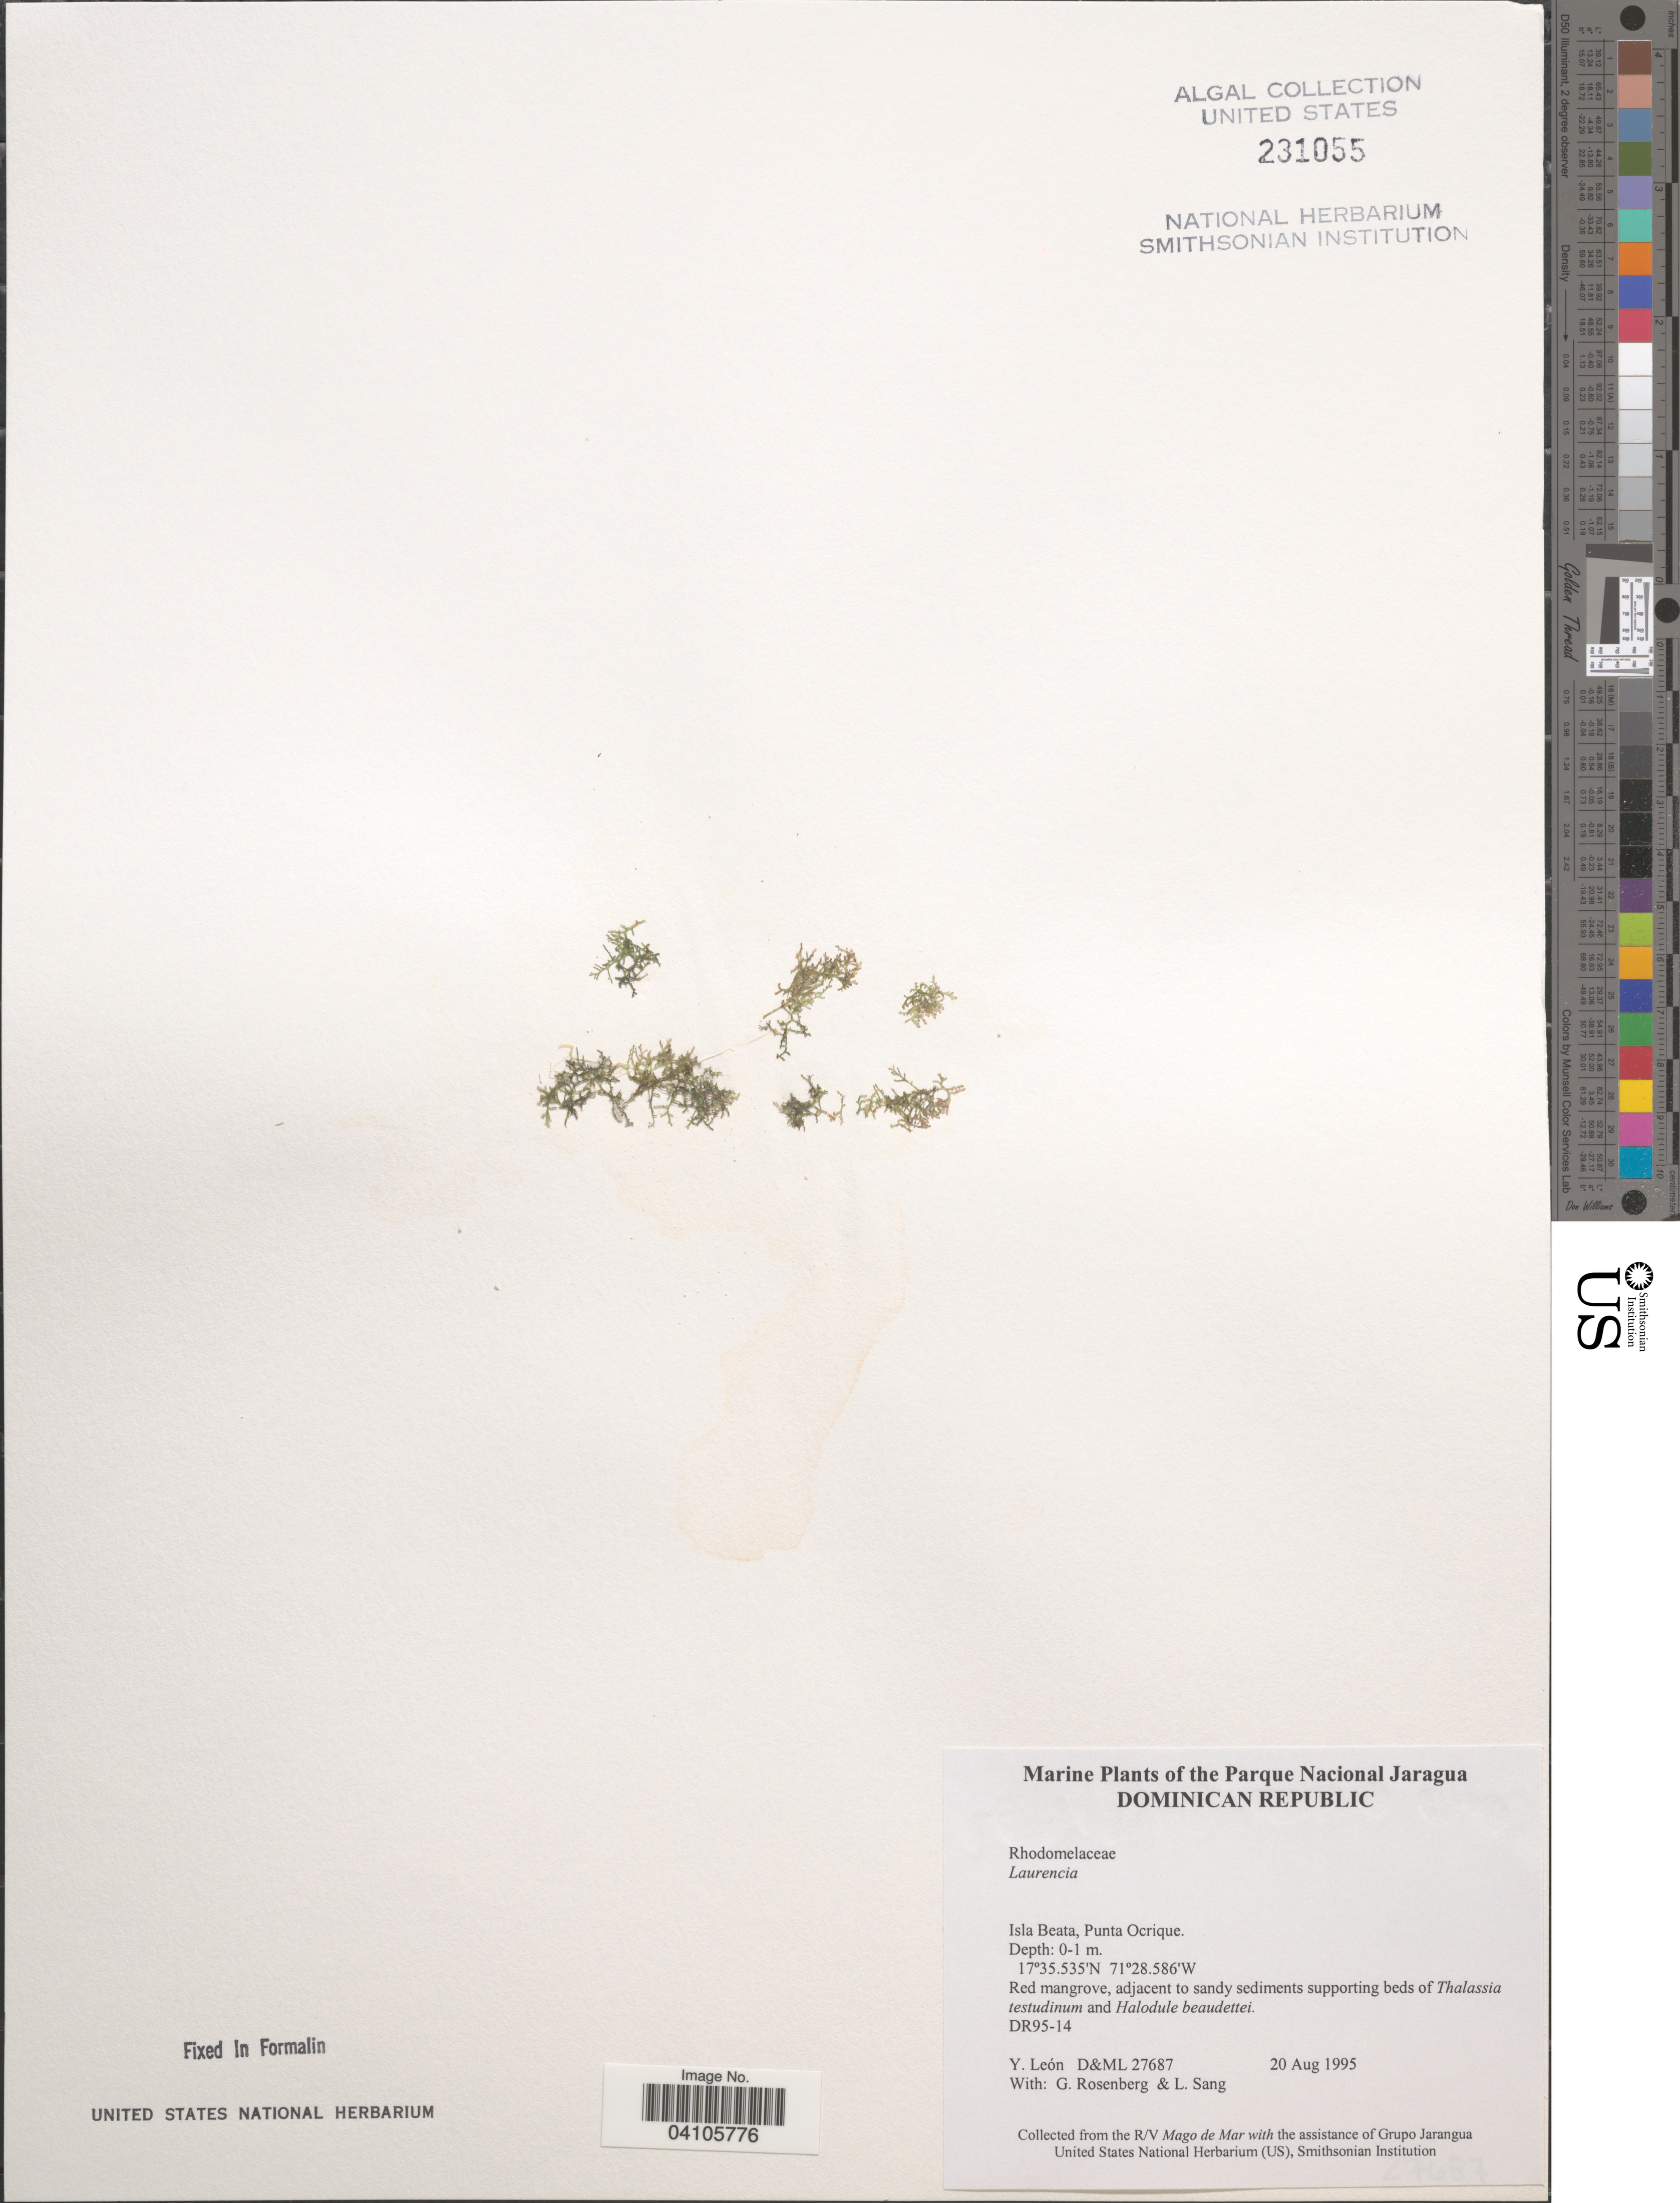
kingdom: Plantae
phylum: Rhodophyta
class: Florideophyceae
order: Ceramiales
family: Rhodomelaceae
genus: Laurencia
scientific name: Laurencia sp.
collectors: Y. León, G. Rosenberg & L. Sang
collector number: D&ML27687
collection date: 1995-08-20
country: Dominican Republic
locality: The Parque Nacional Jaragua. Isla Beata, Punta Ocrique.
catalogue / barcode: US 231055